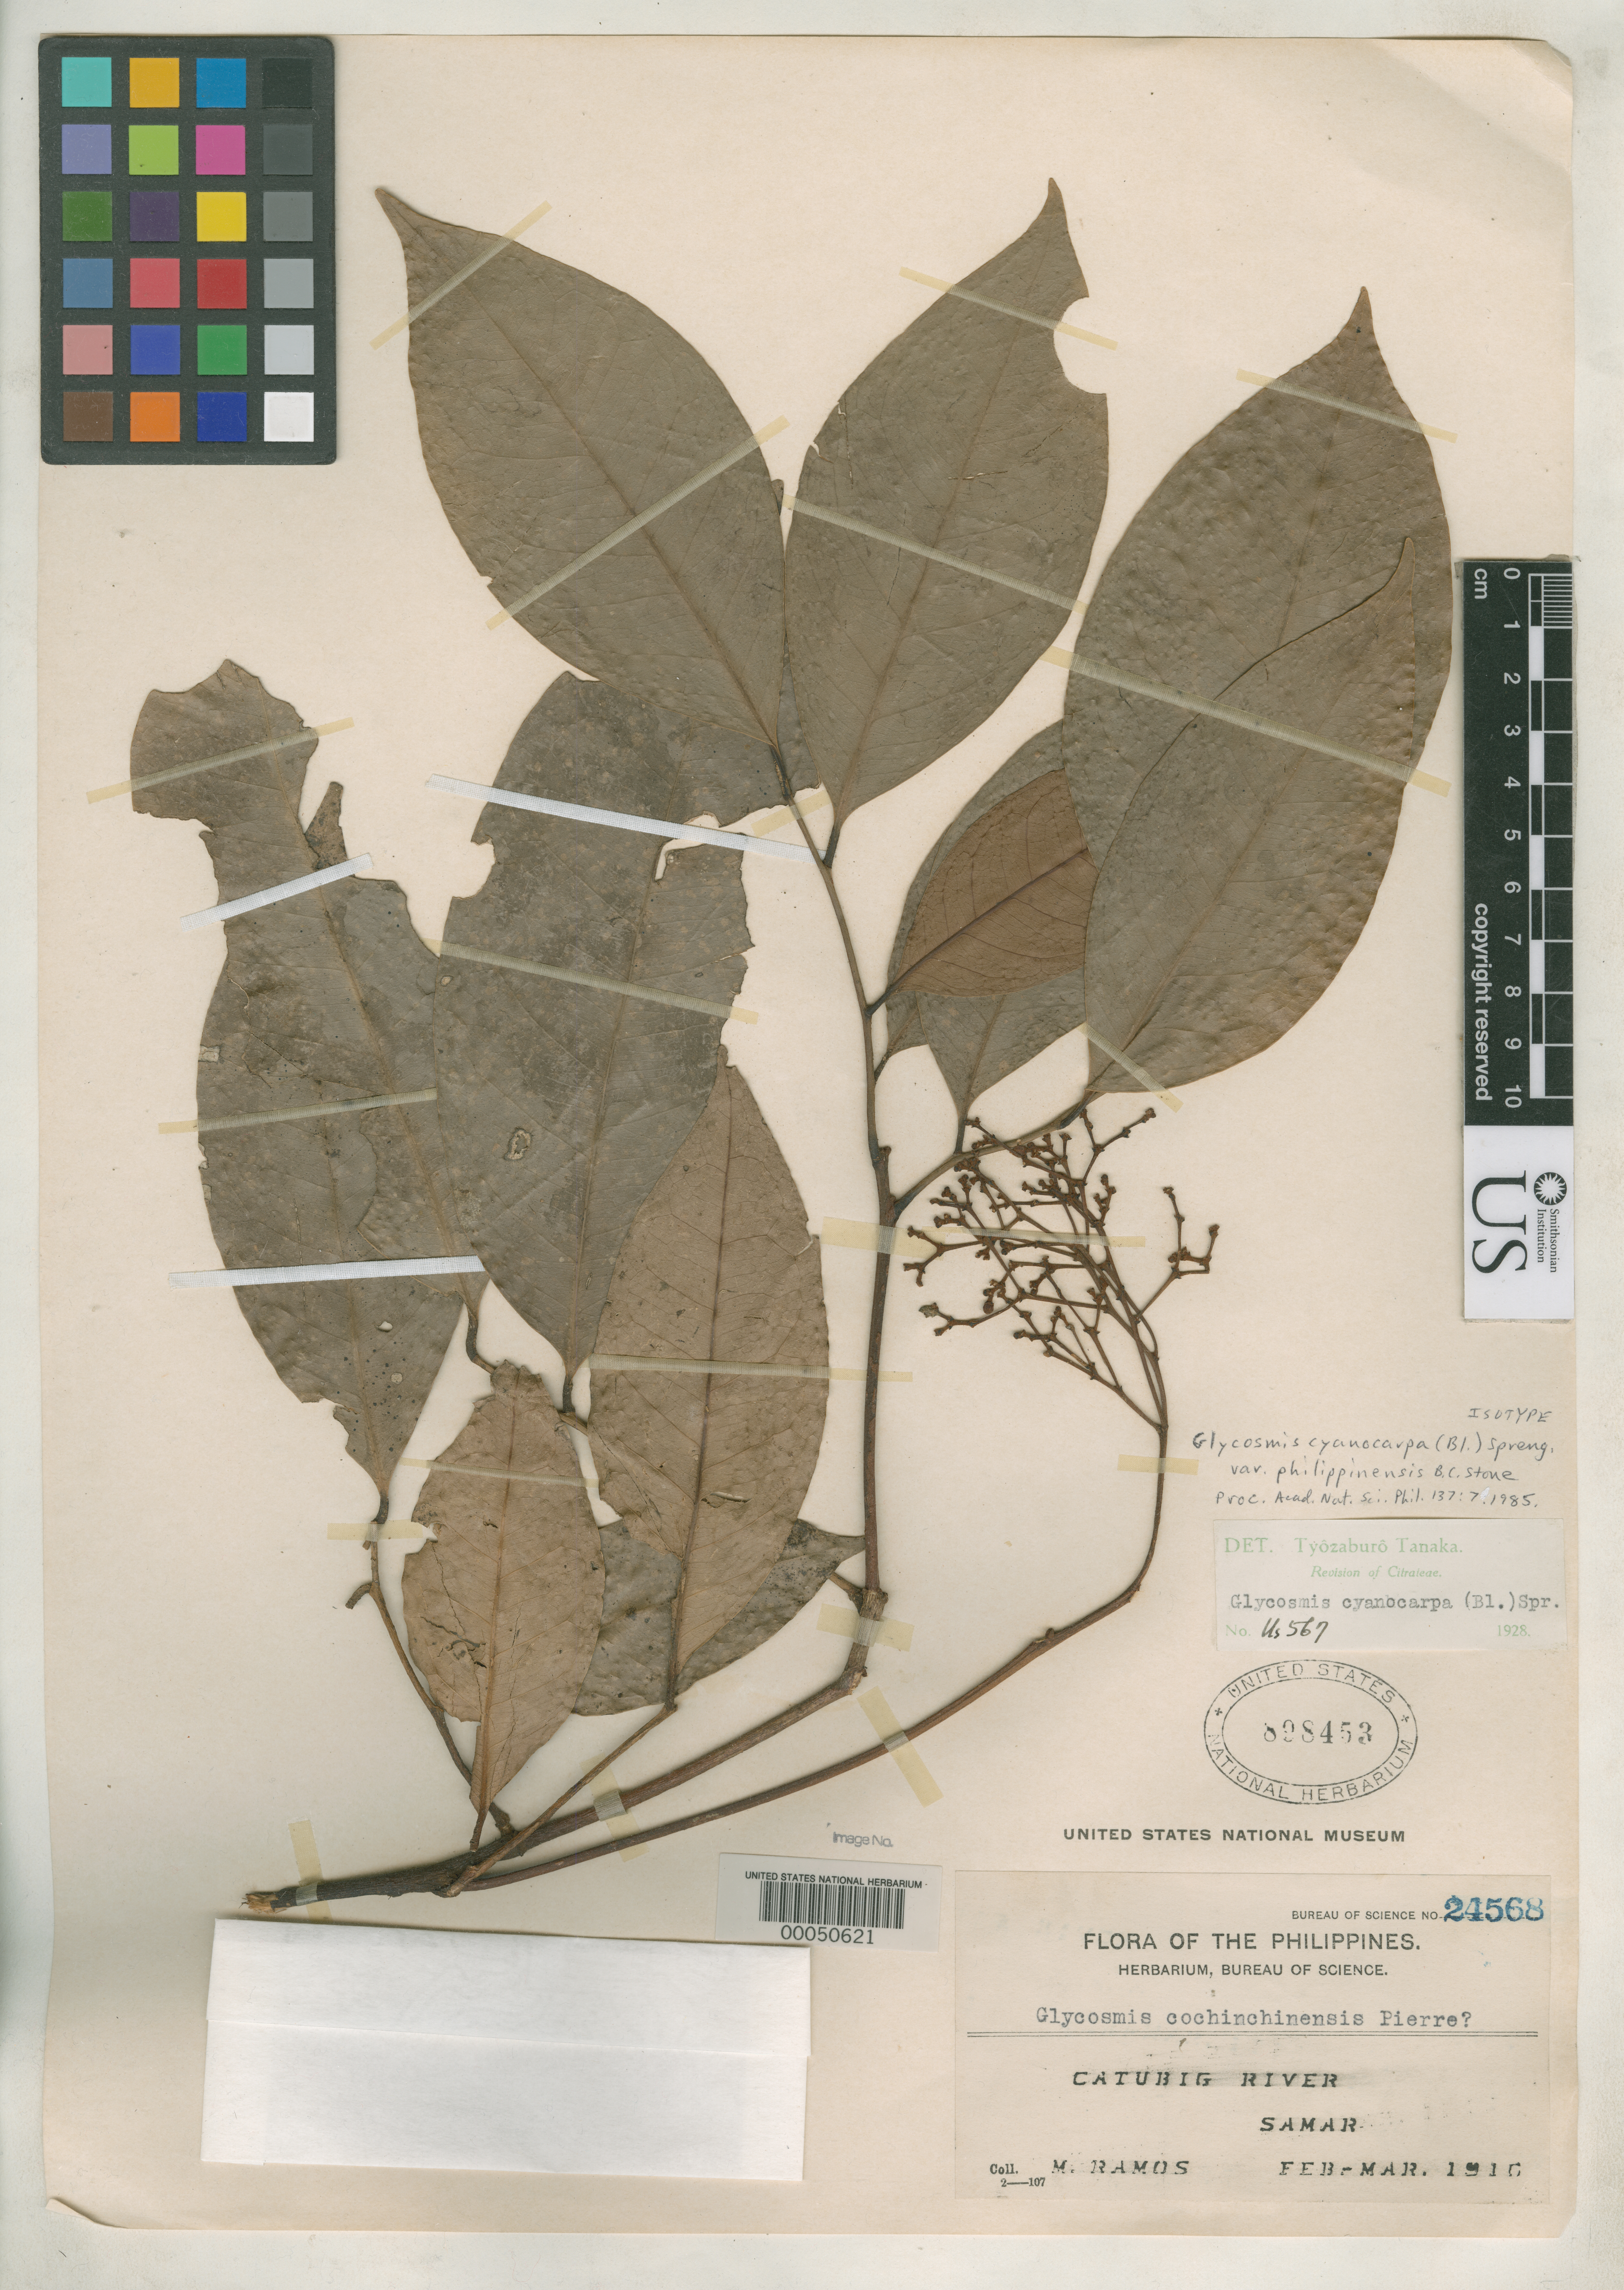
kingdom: Plantae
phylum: Tracheophyta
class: Magnoliopsida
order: Sapindales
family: Rutaceae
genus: Glycosmis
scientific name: Glycosmis cyanocarpa var. philippinensis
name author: B.C. Stone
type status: Isotype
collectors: M. Ramos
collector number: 24568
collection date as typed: Feb 1910 to -- Mar 1910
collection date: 1910-02/1910-03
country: Philippines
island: Samar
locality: Catubig River.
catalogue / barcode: US 898453